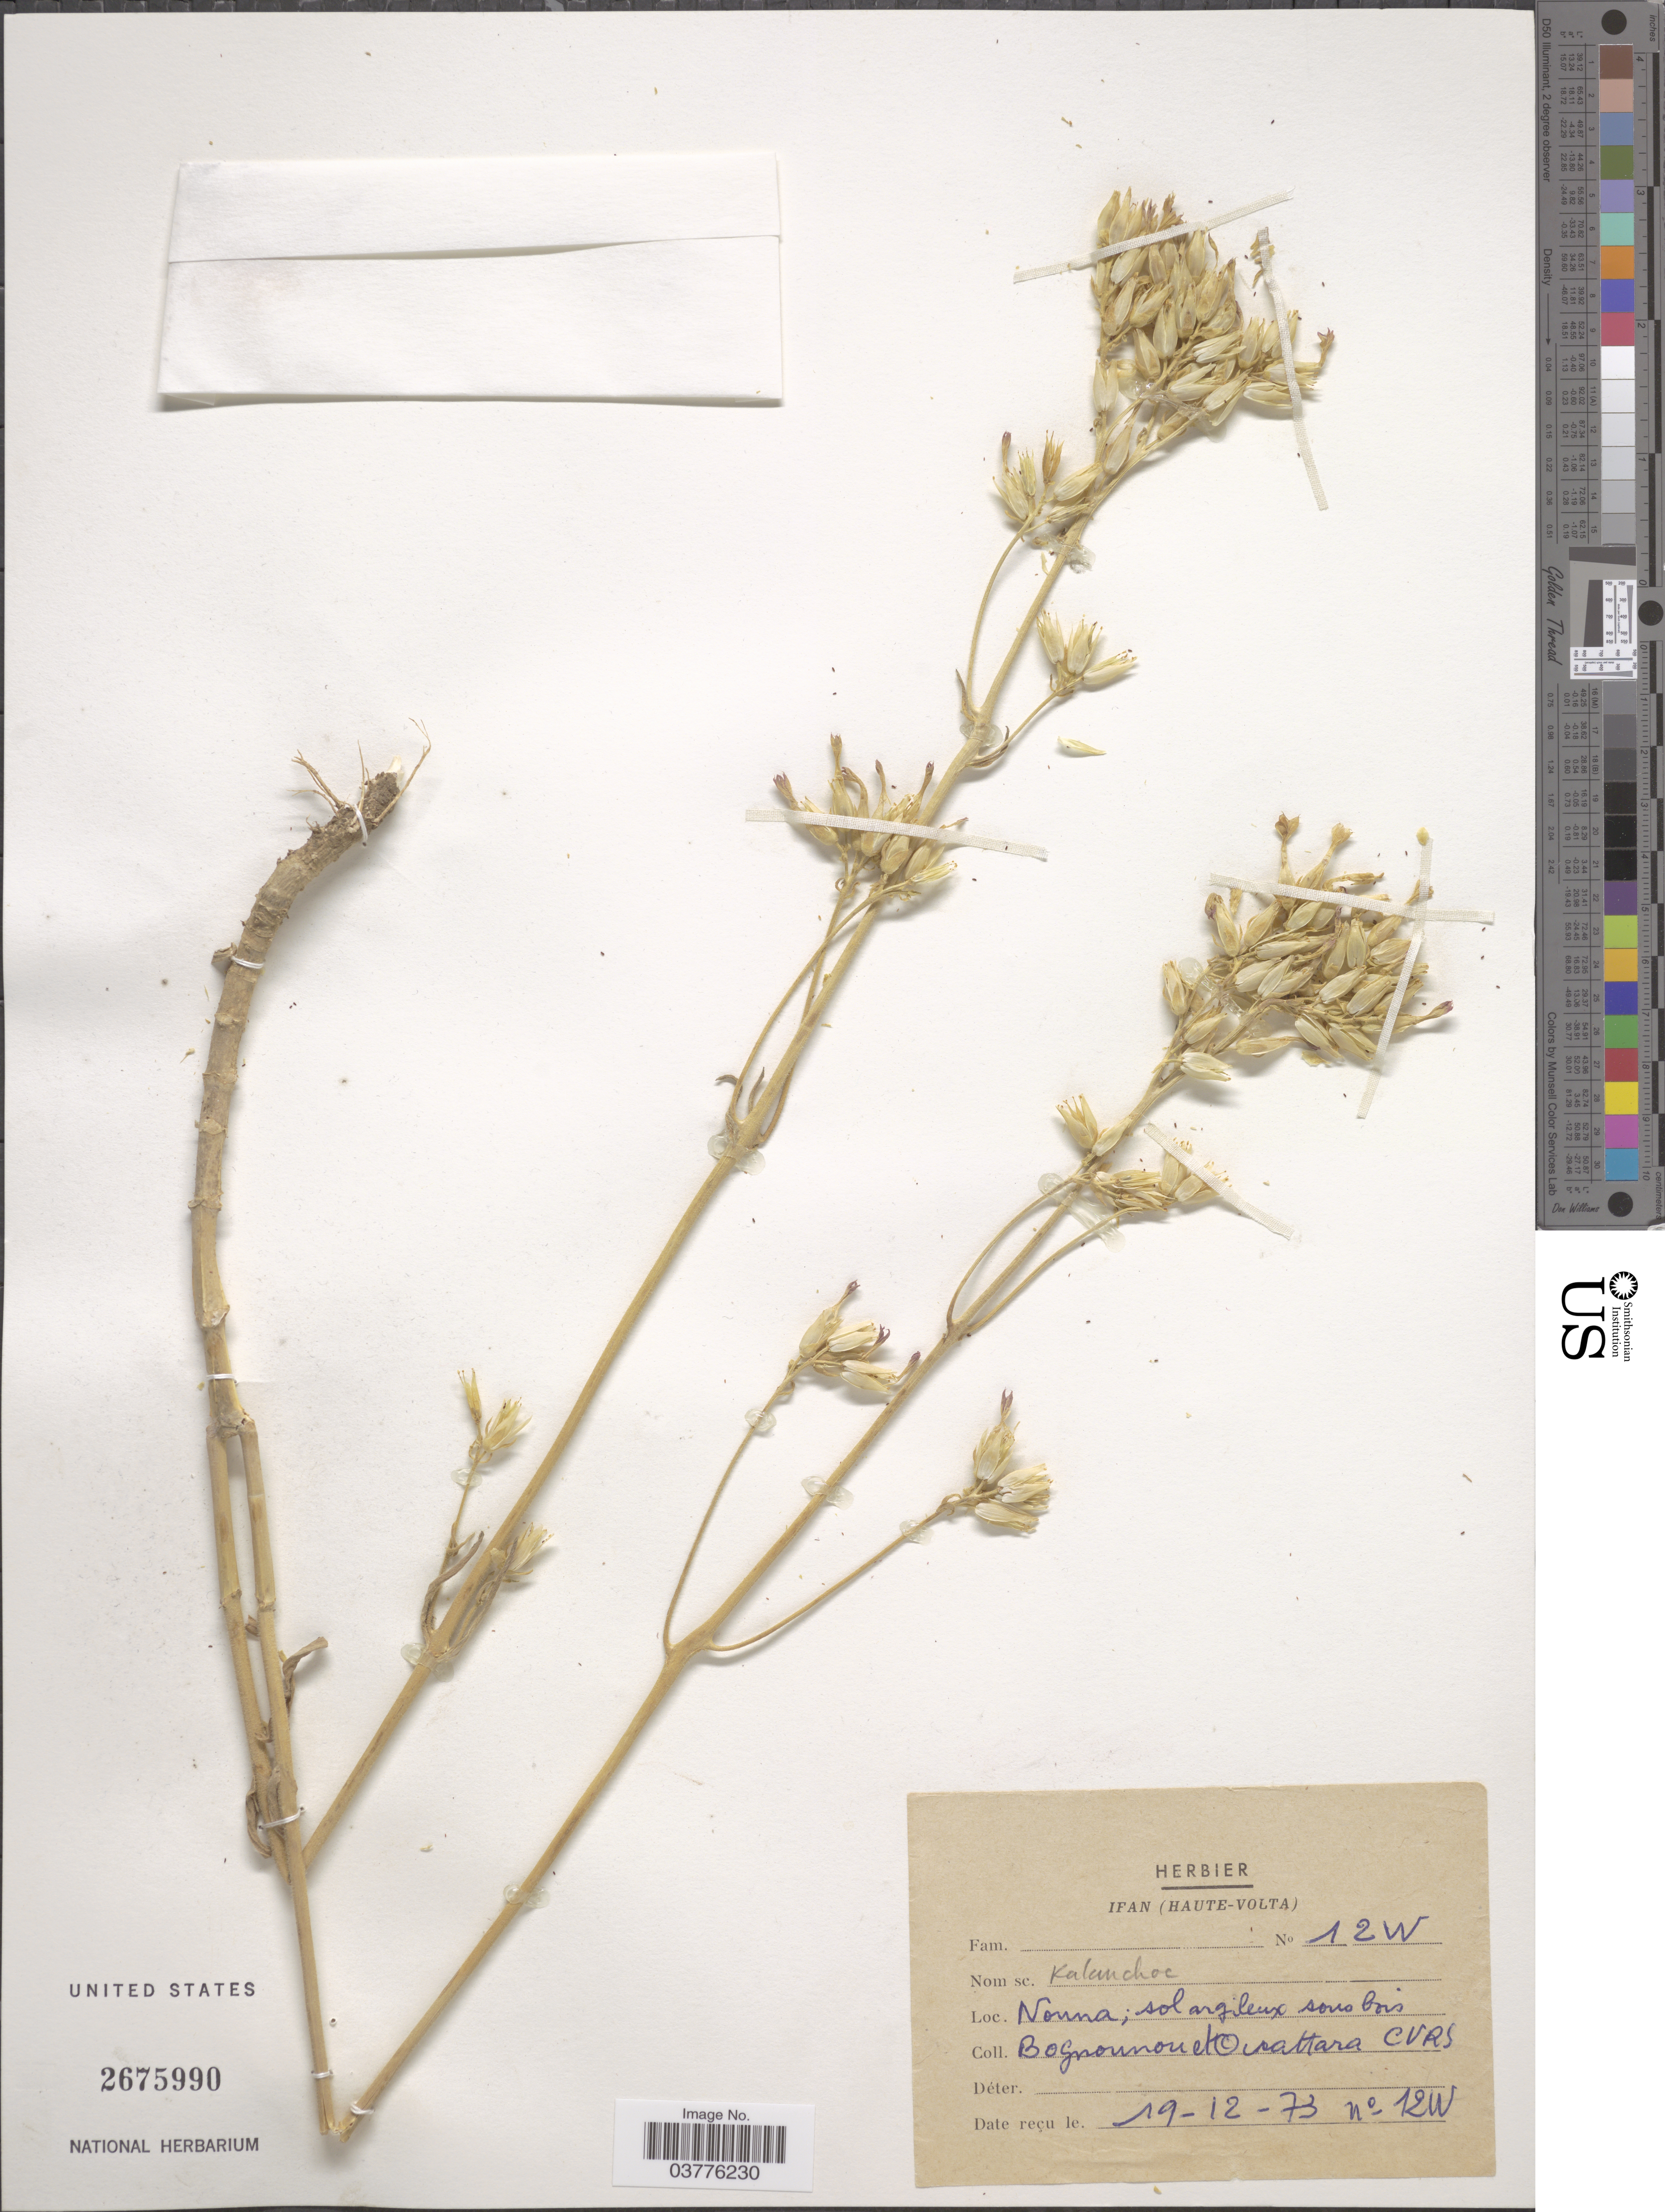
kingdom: Plantae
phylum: Tracheophyta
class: Magnoliopsida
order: Saxifragales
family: Crassulaceae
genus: Kalanchoe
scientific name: Kalanchoe sp.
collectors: Bognounon, Ouattara & Ouattara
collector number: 12W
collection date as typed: Transcribed d/m/y: 19/12/73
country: Burkina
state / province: Boucle du Mouhoun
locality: Nouna; sol argileux sous bois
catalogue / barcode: US 2675990